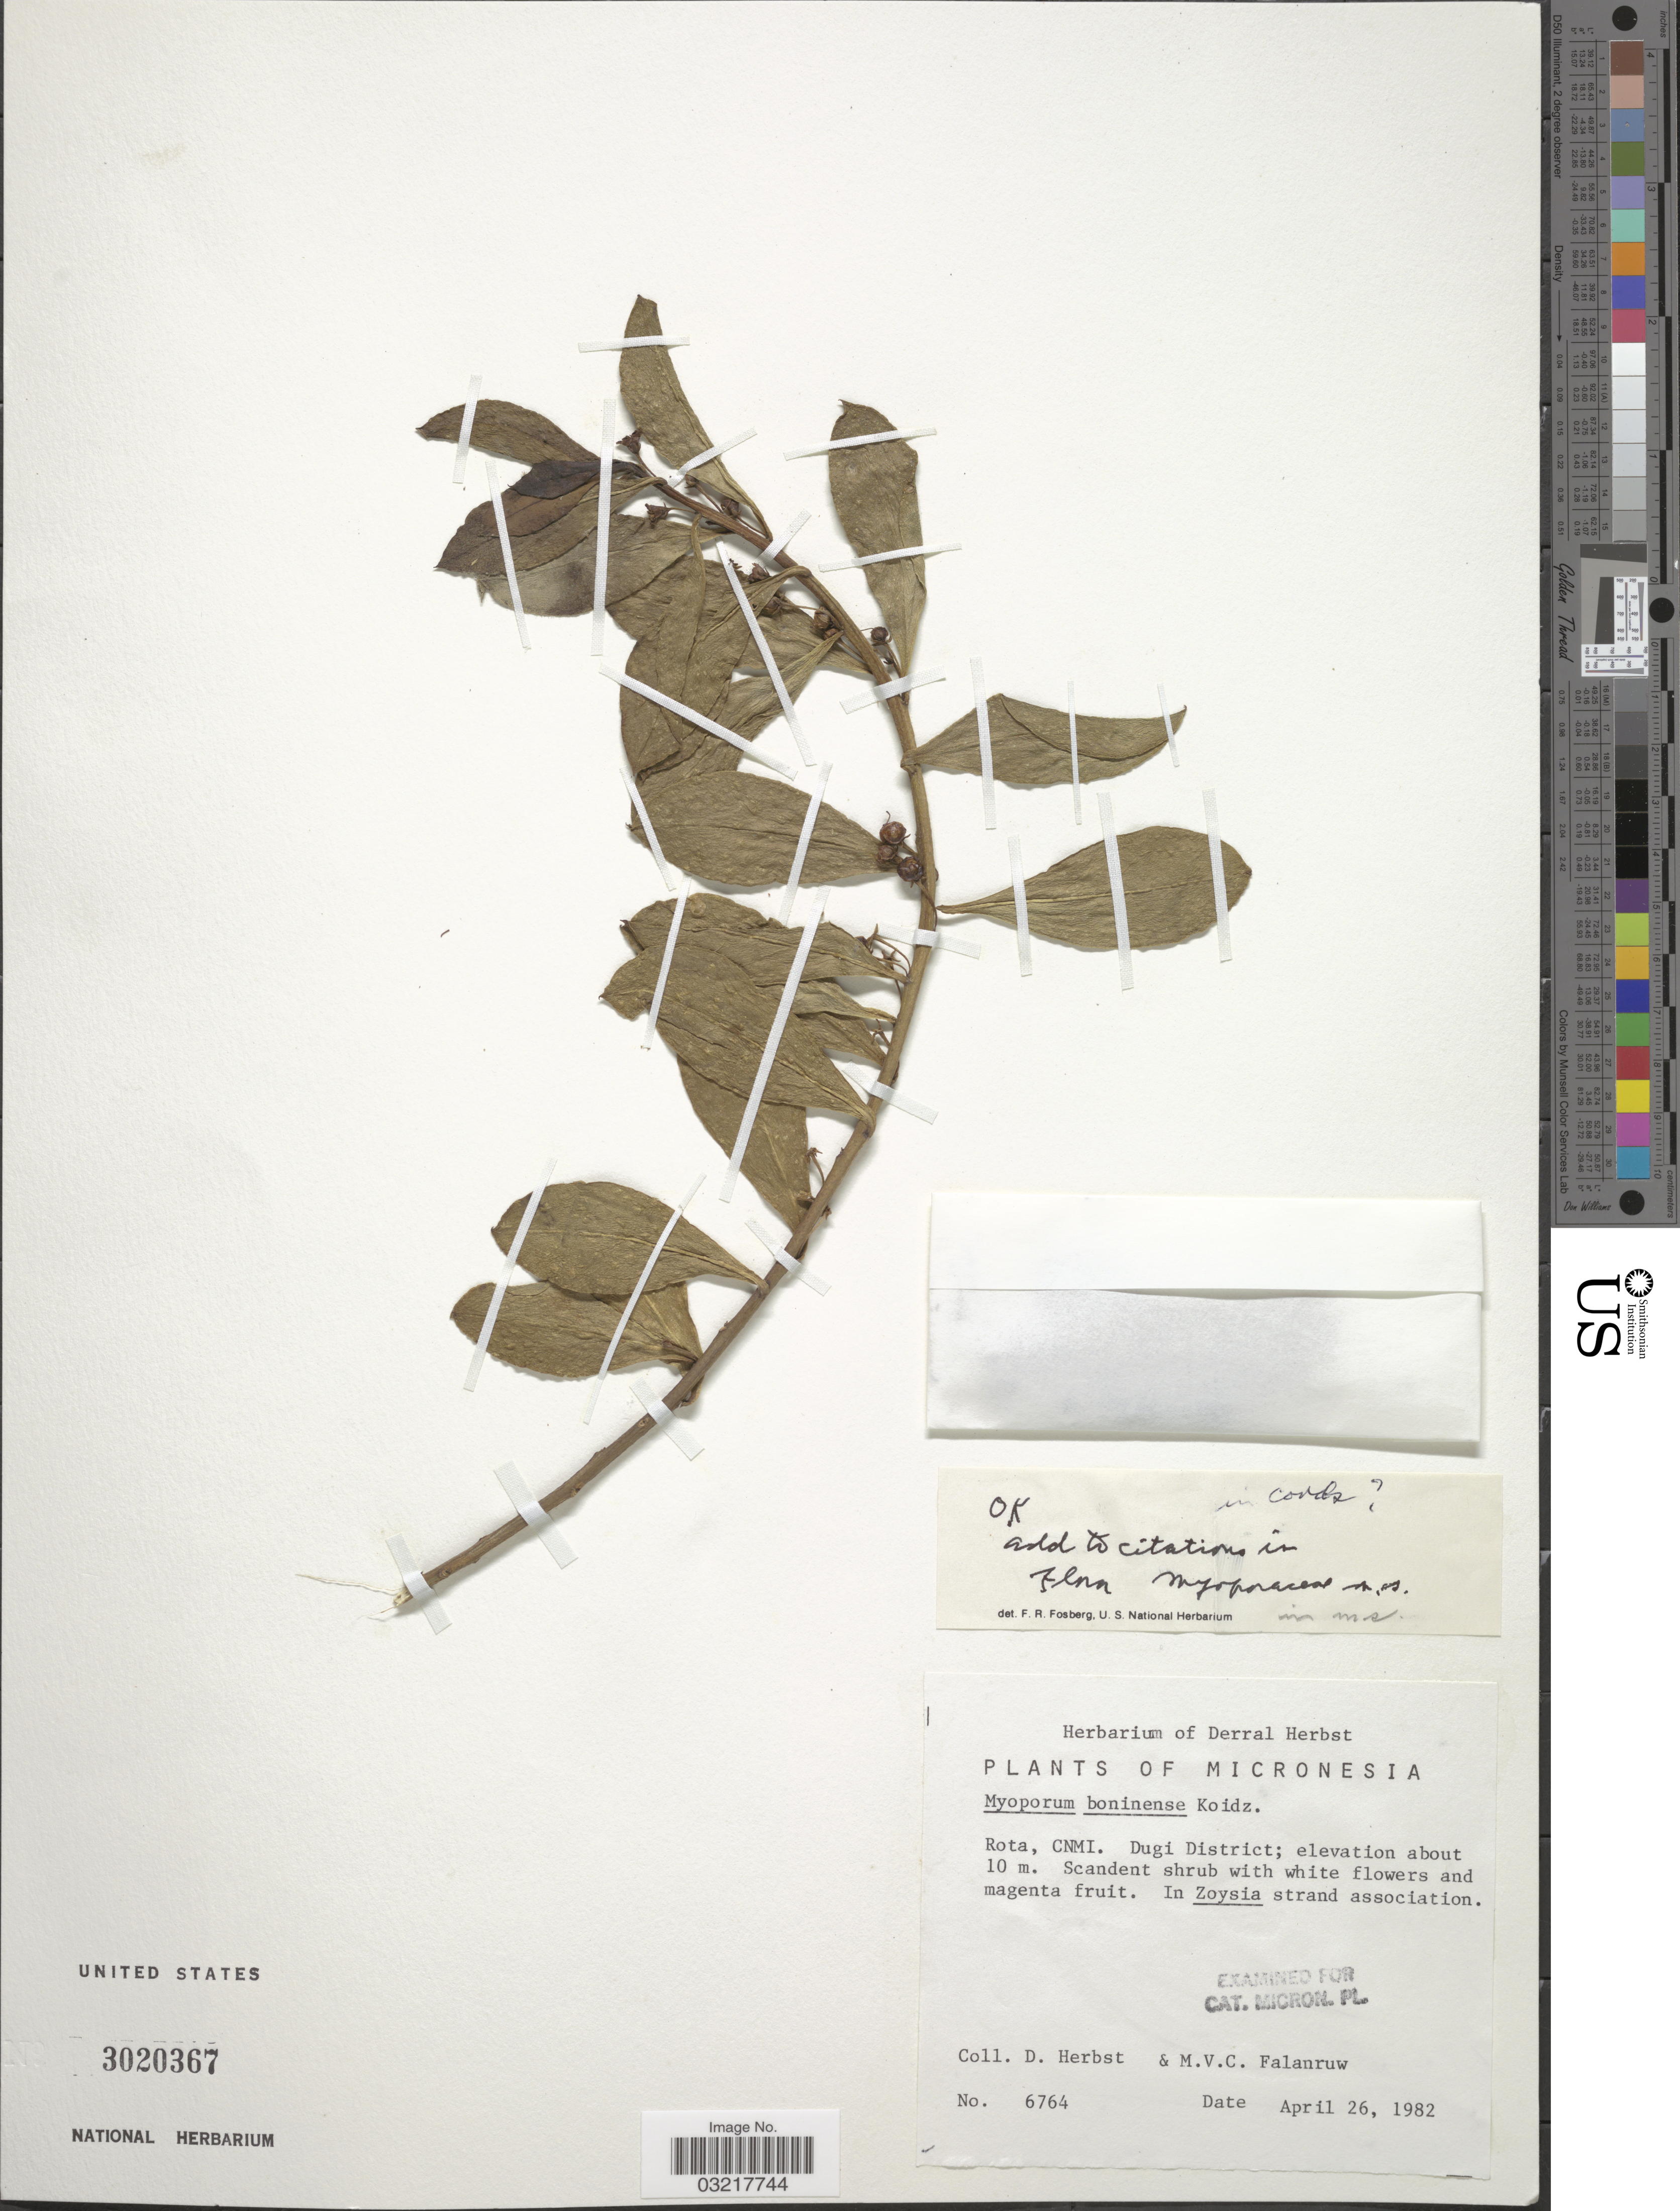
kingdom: Plantae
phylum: Tracheophyta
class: Magnoliopsida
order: Lamiales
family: Scrophulariaceae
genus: Myoporum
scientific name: Myoporum boninense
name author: Koidz.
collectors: D. Herbst & M. V. Falanruw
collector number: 6764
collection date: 1982-04-26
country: Northern Mariana Islands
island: Rota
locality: Micronesia. Rota, CNMI. Dugi District.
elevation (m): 10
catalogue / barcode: US 3020367